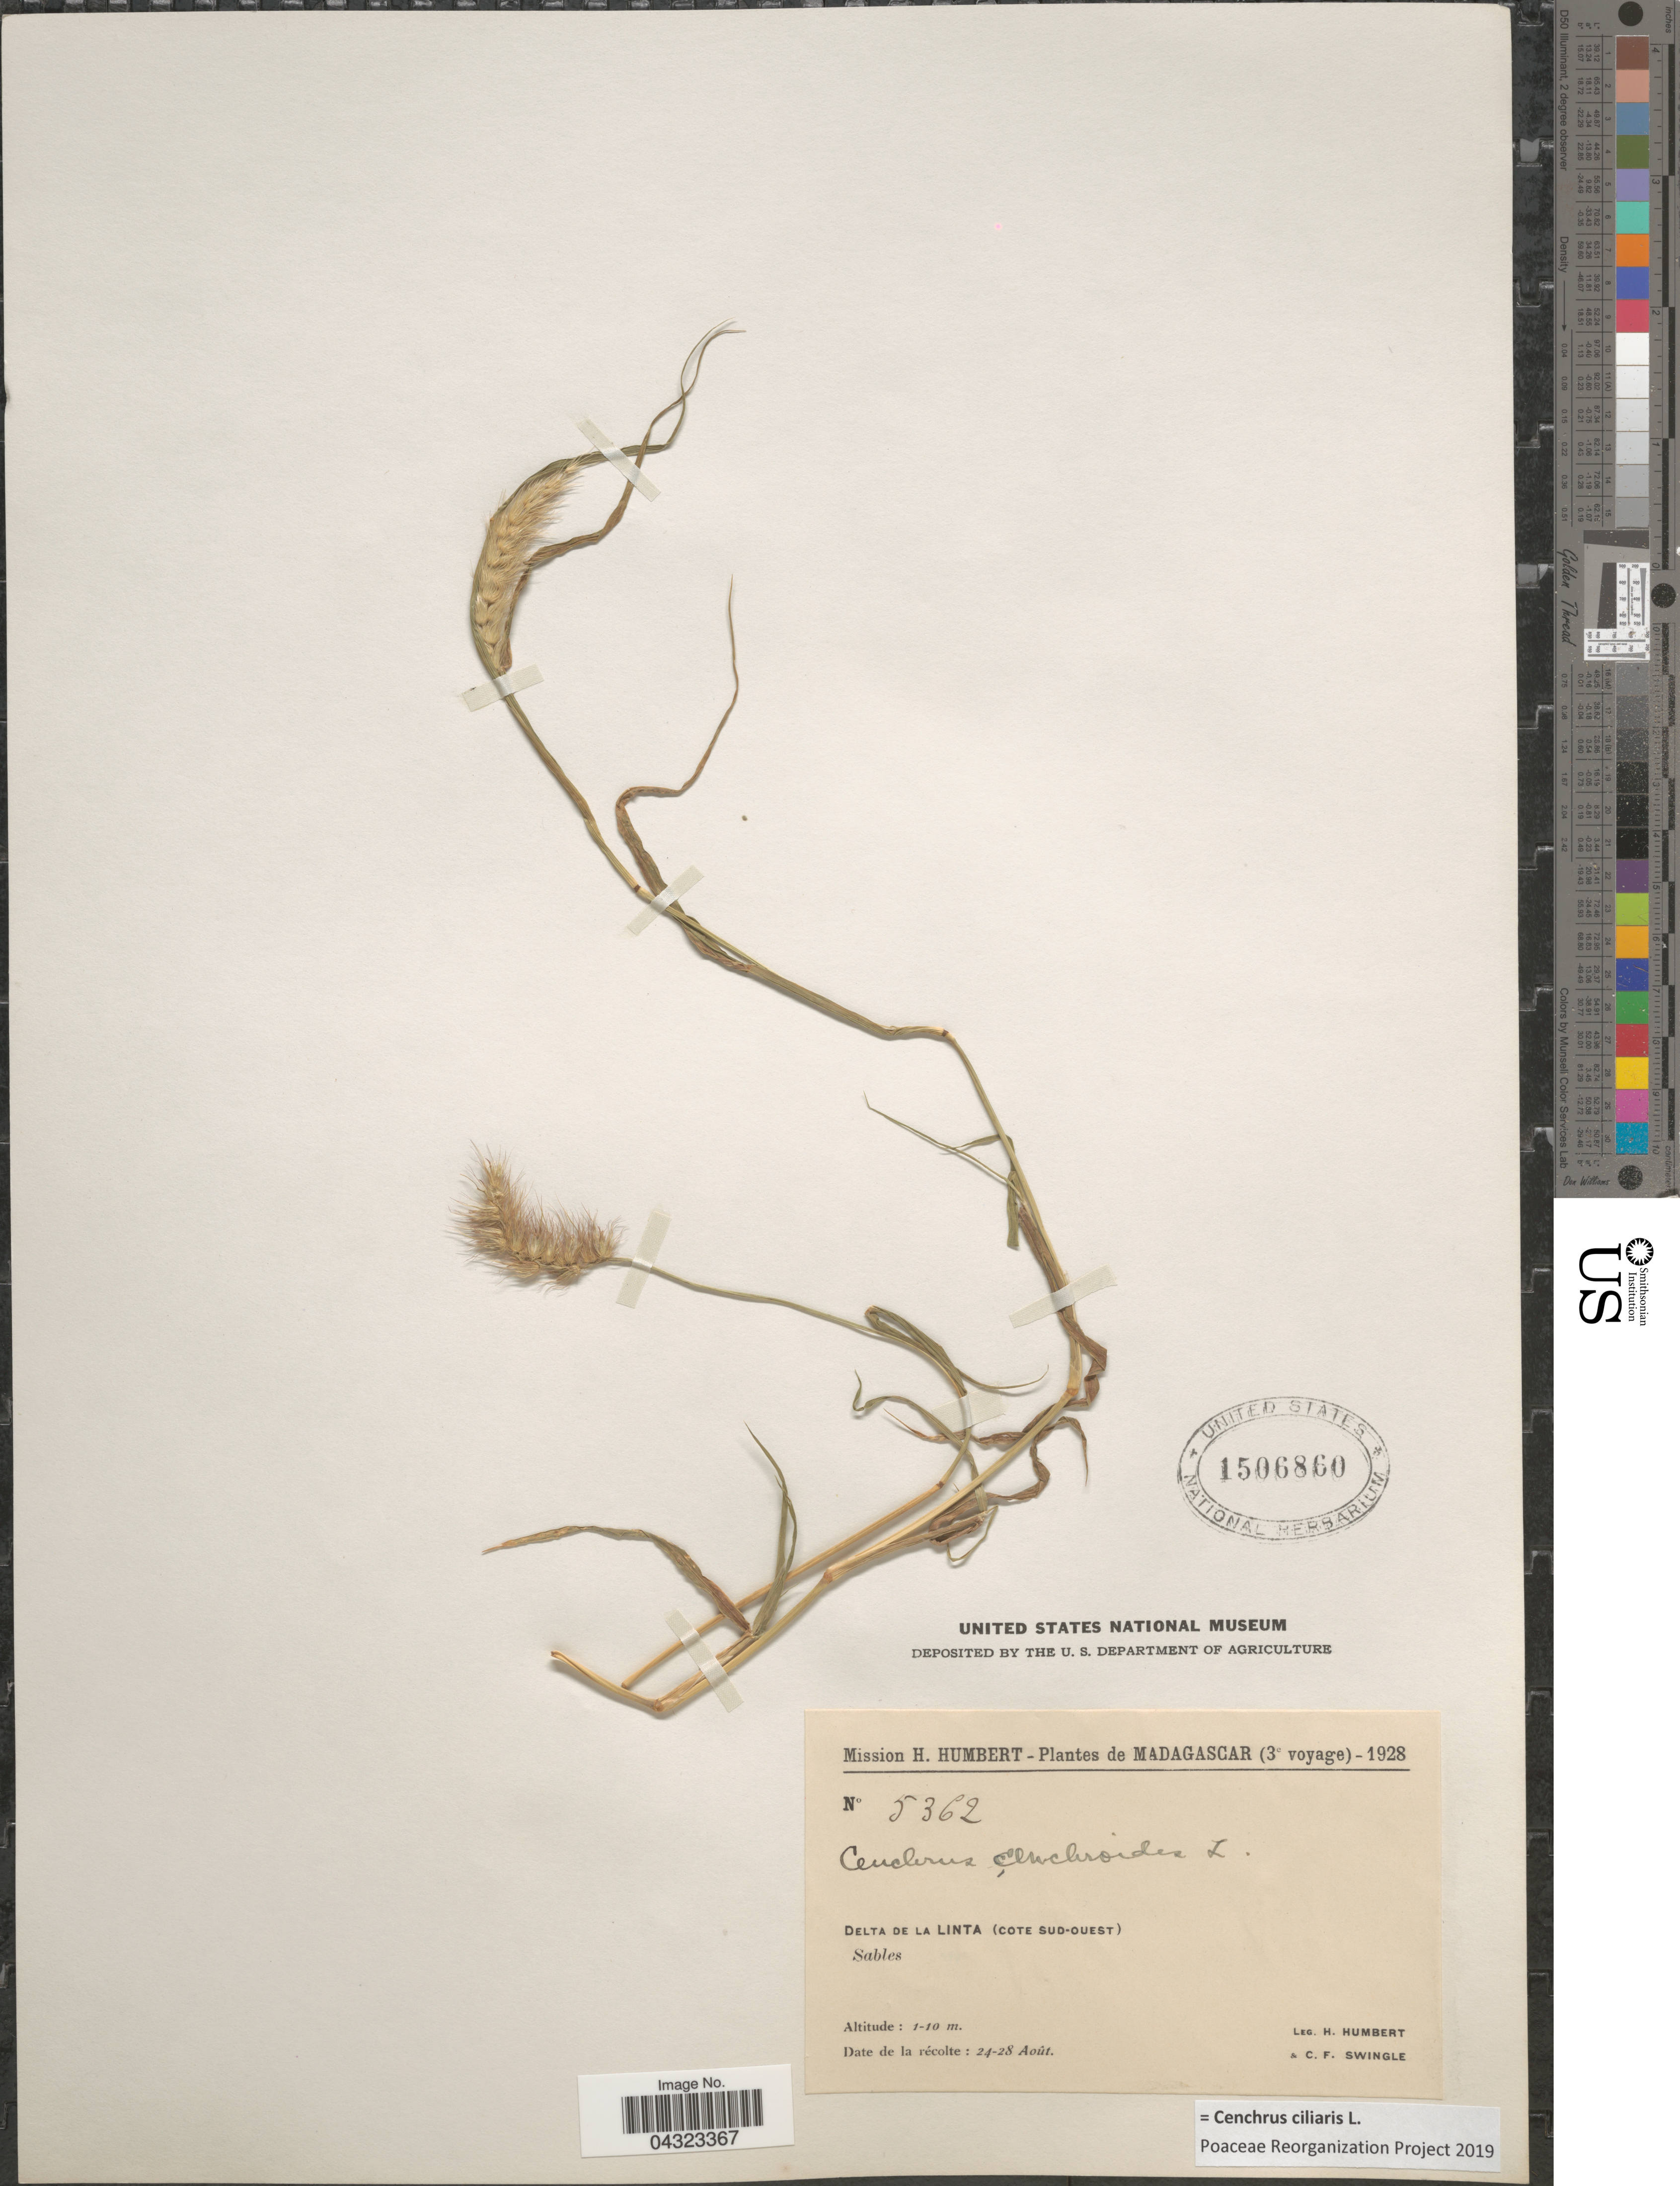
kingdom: Plantae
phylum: Tracheophyta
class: Liliopsida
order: Poales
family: Poaceae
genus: Cenchrus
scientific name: Cenchrus ciliaris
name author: L.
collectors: H. Humbert & C. Swingle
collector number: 5362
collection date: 1928-08-24/1928-08-28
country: Madagascar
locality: Mission H. Humbert - Plantes de Madagascar (3e voyage) - 1928. Delta de la Linta (cote Sud-Ouest).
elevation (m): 1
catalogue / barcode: US 1506860